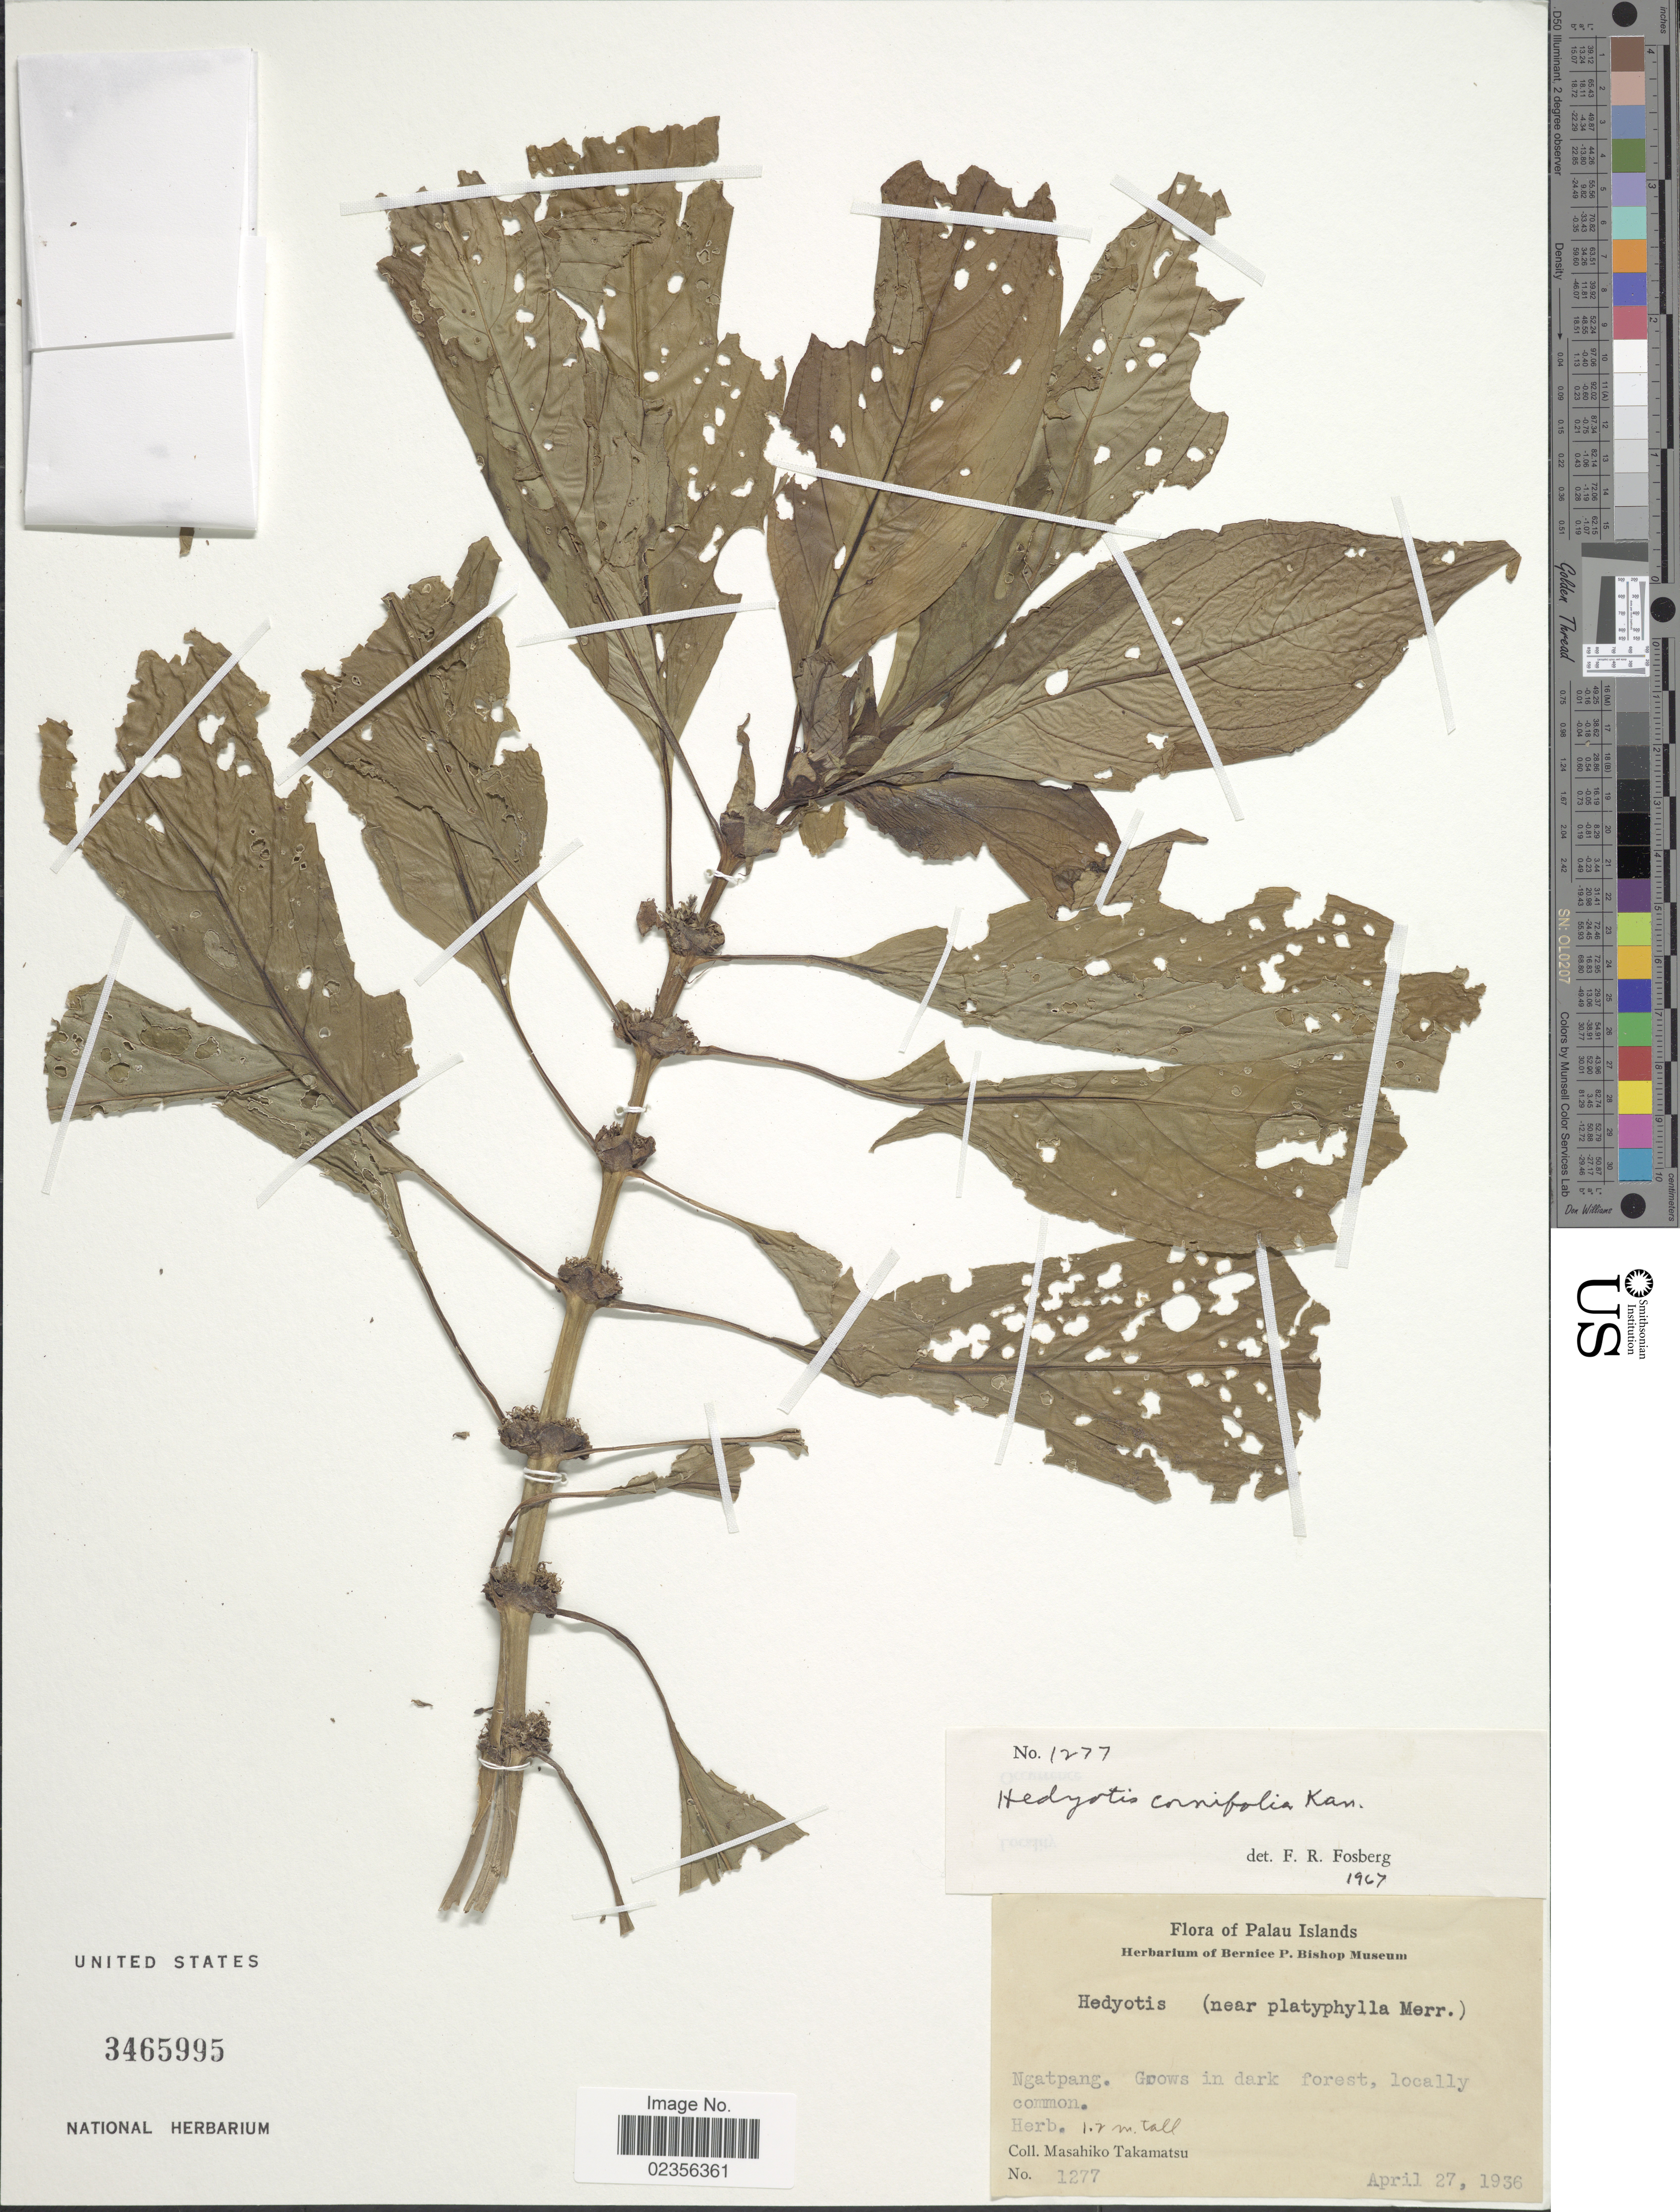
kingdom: Plantae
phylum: Tracheophyta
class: Magnoliopsida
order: Gentianales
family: Rubiaceae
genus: Hedyotis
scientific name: Hedyotis cornifolia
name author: Kaneh.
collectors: M. Takamatsu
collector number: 1277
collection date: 1936-04-27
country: Palau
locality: Palau Islands, Ngatpang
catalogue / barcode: US 3465995